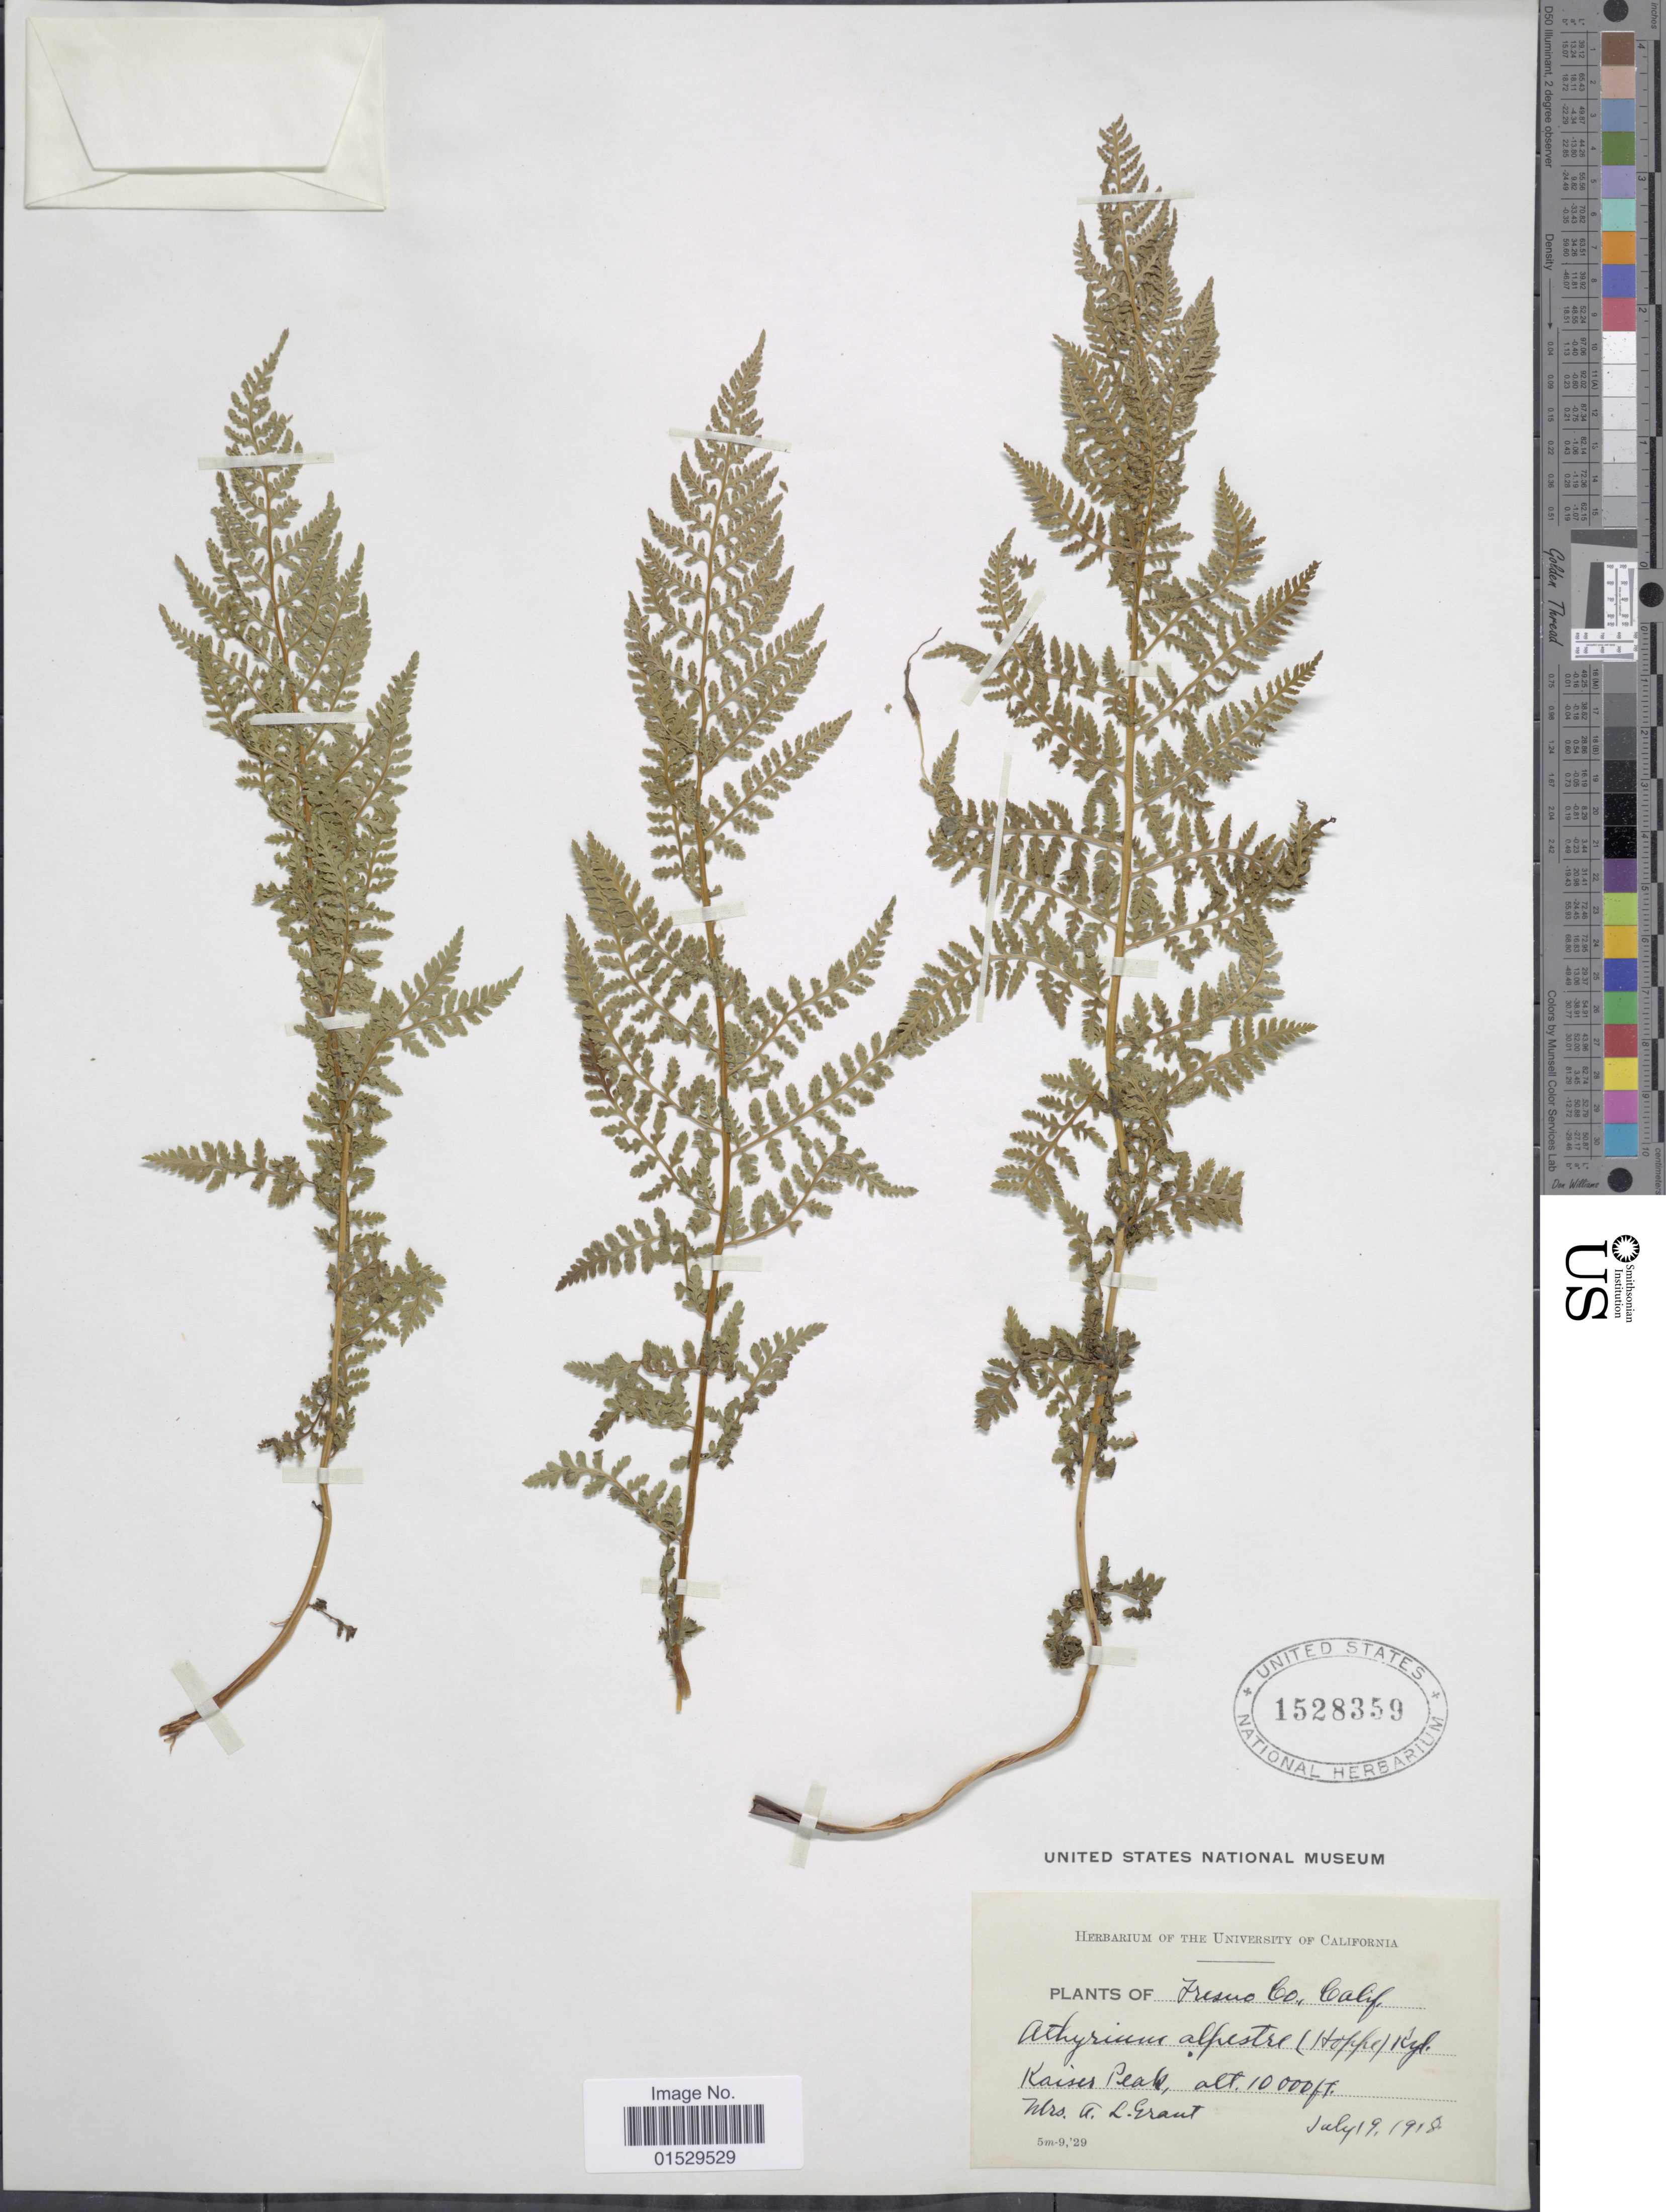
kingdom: Plantae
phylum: Tracheophyta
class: Polypodiopsida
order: Polypodiales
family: Athyriaceae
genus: Athyrium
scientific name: Athyrium distentifolilum subsp. americanum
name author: (Butters) Hultén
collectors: A. L. Grant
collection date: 1918-07-19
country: United States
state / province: California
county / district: Fresno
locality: Fresno Co., Calif., Kaiser Peak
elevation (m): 3048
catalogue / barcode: US 1528359